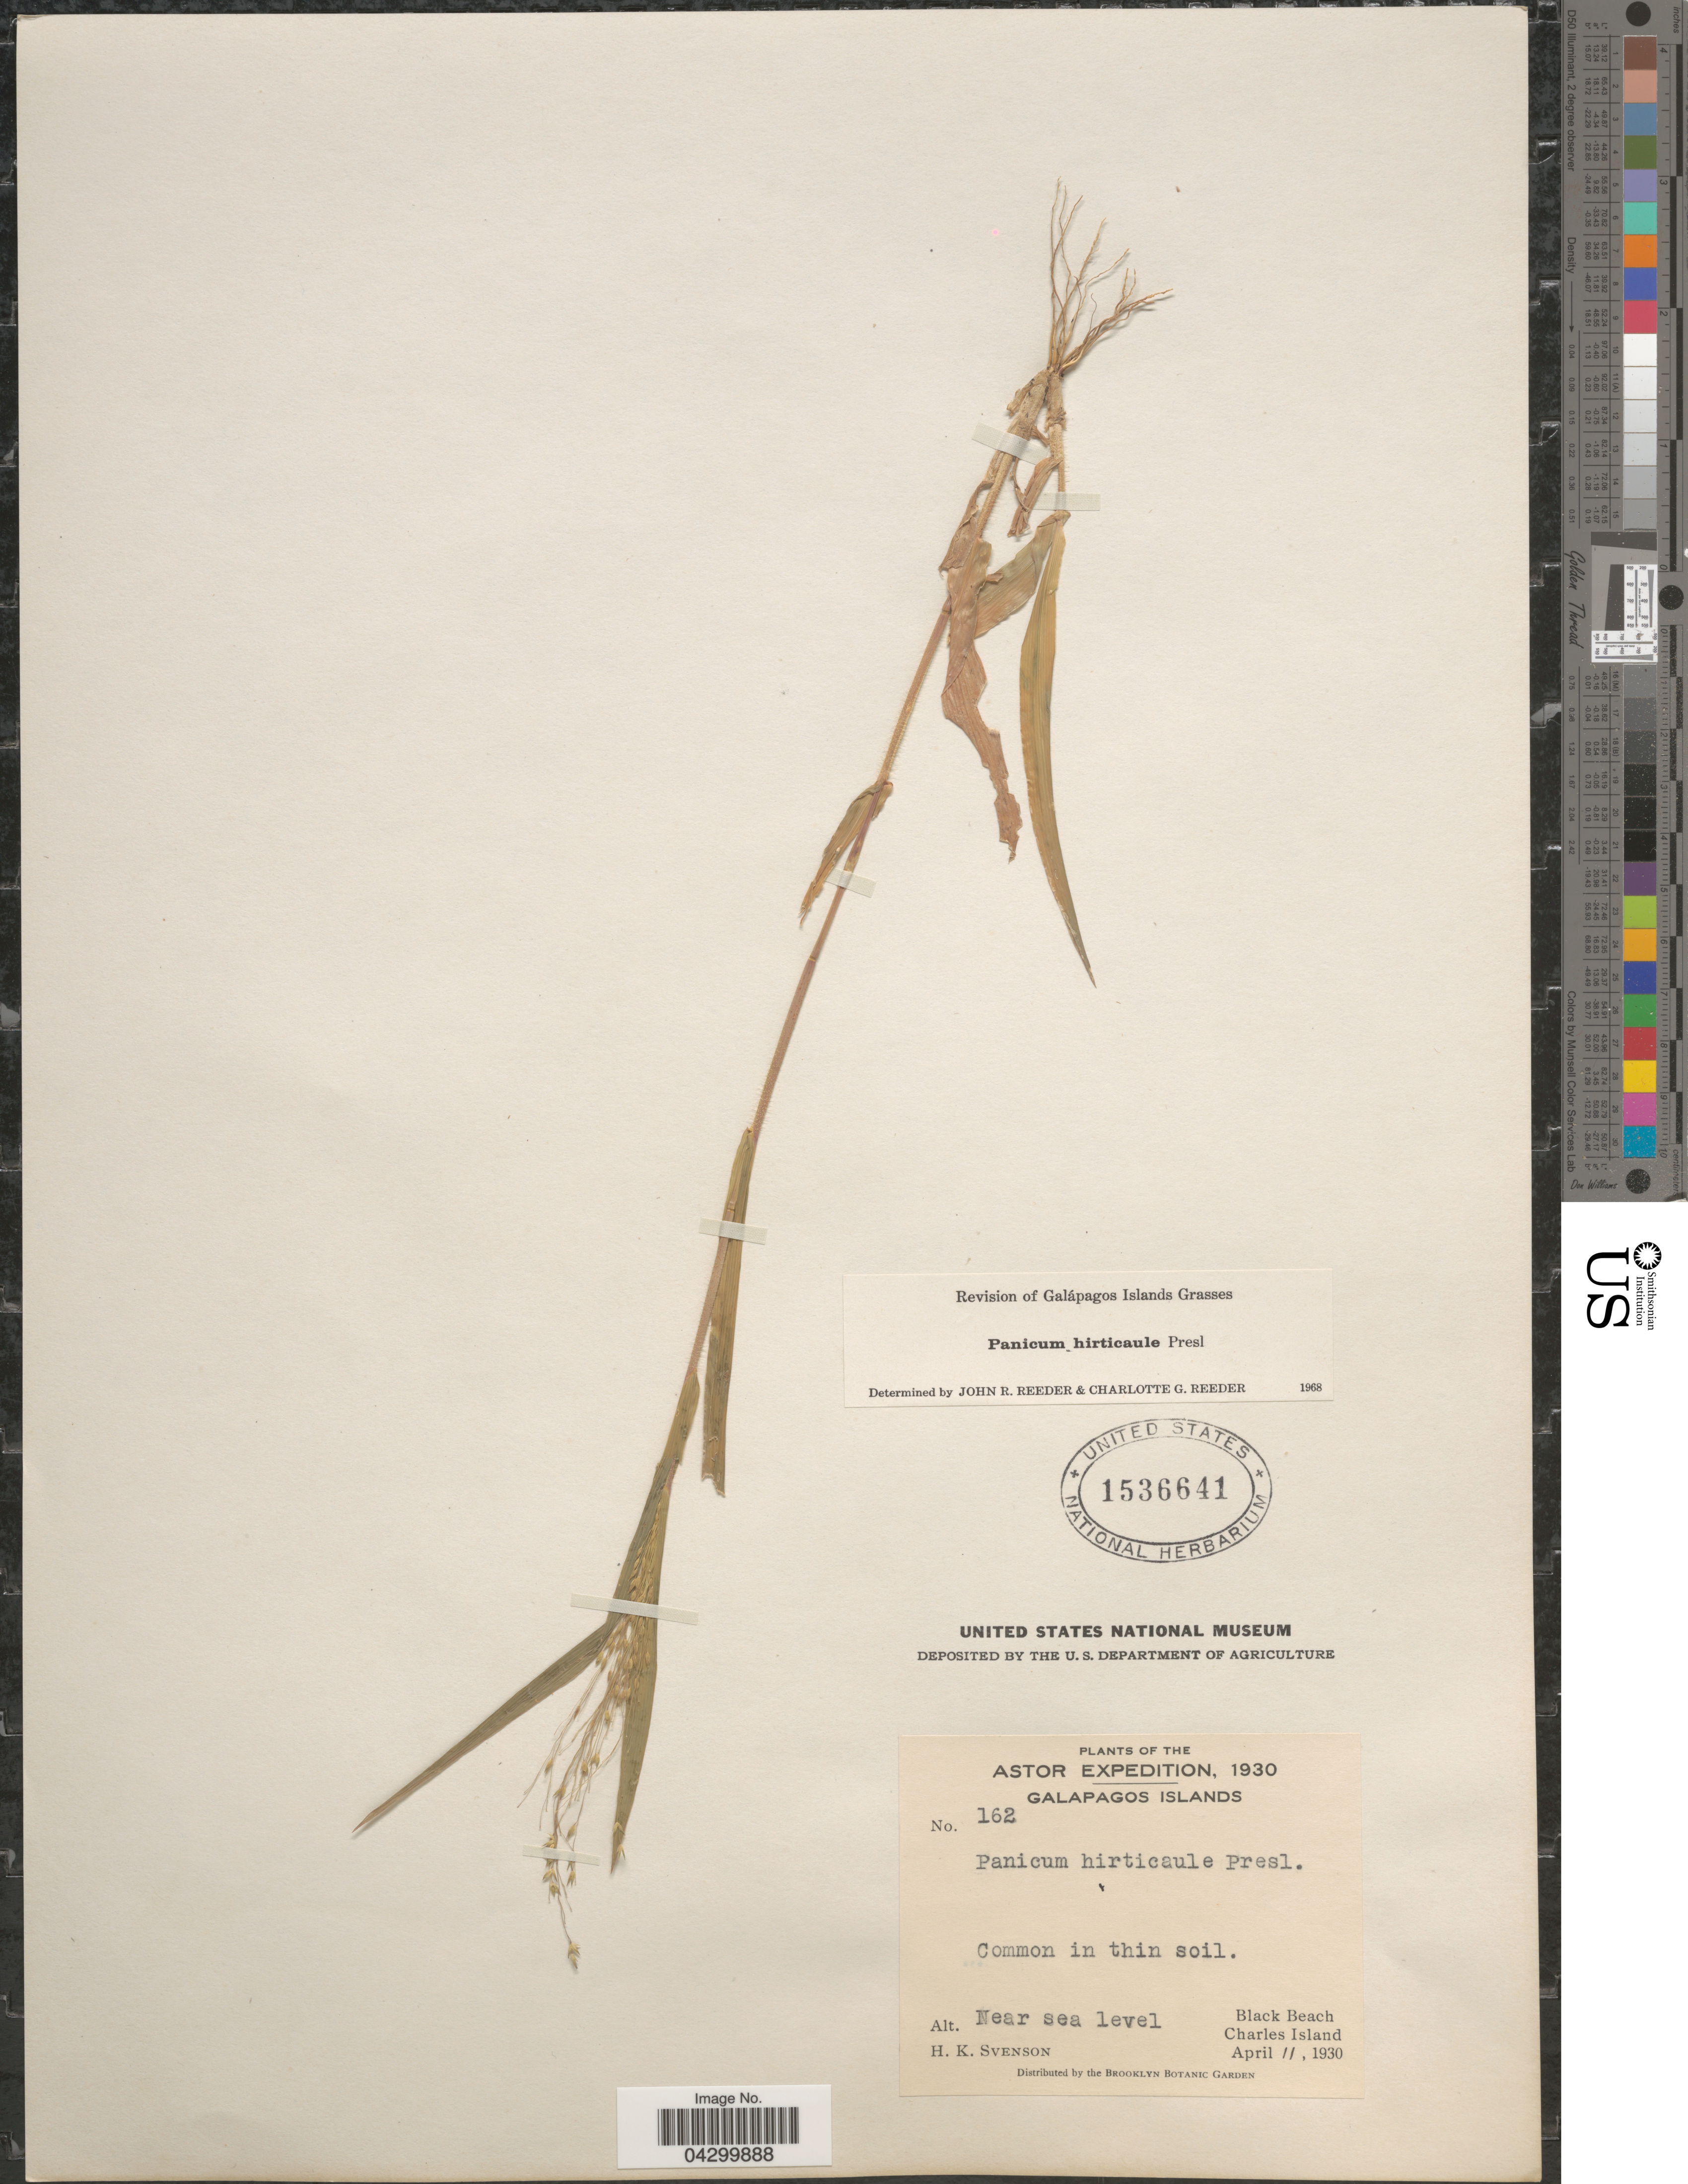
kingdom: Plantae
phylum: Tracheophyta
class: Liliopsida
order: Poales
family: Poaceae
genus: Panicum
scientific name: Panicum hirticaule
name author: J. Presl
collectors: H. K. Svenson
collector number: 162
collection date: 1930-04-11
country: Ecuador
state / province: Colón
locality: Astor Expedition, 1930. Galapagos Islands. Common in thin soil. Black Beach. Charles Island.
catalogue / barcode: US 1536641